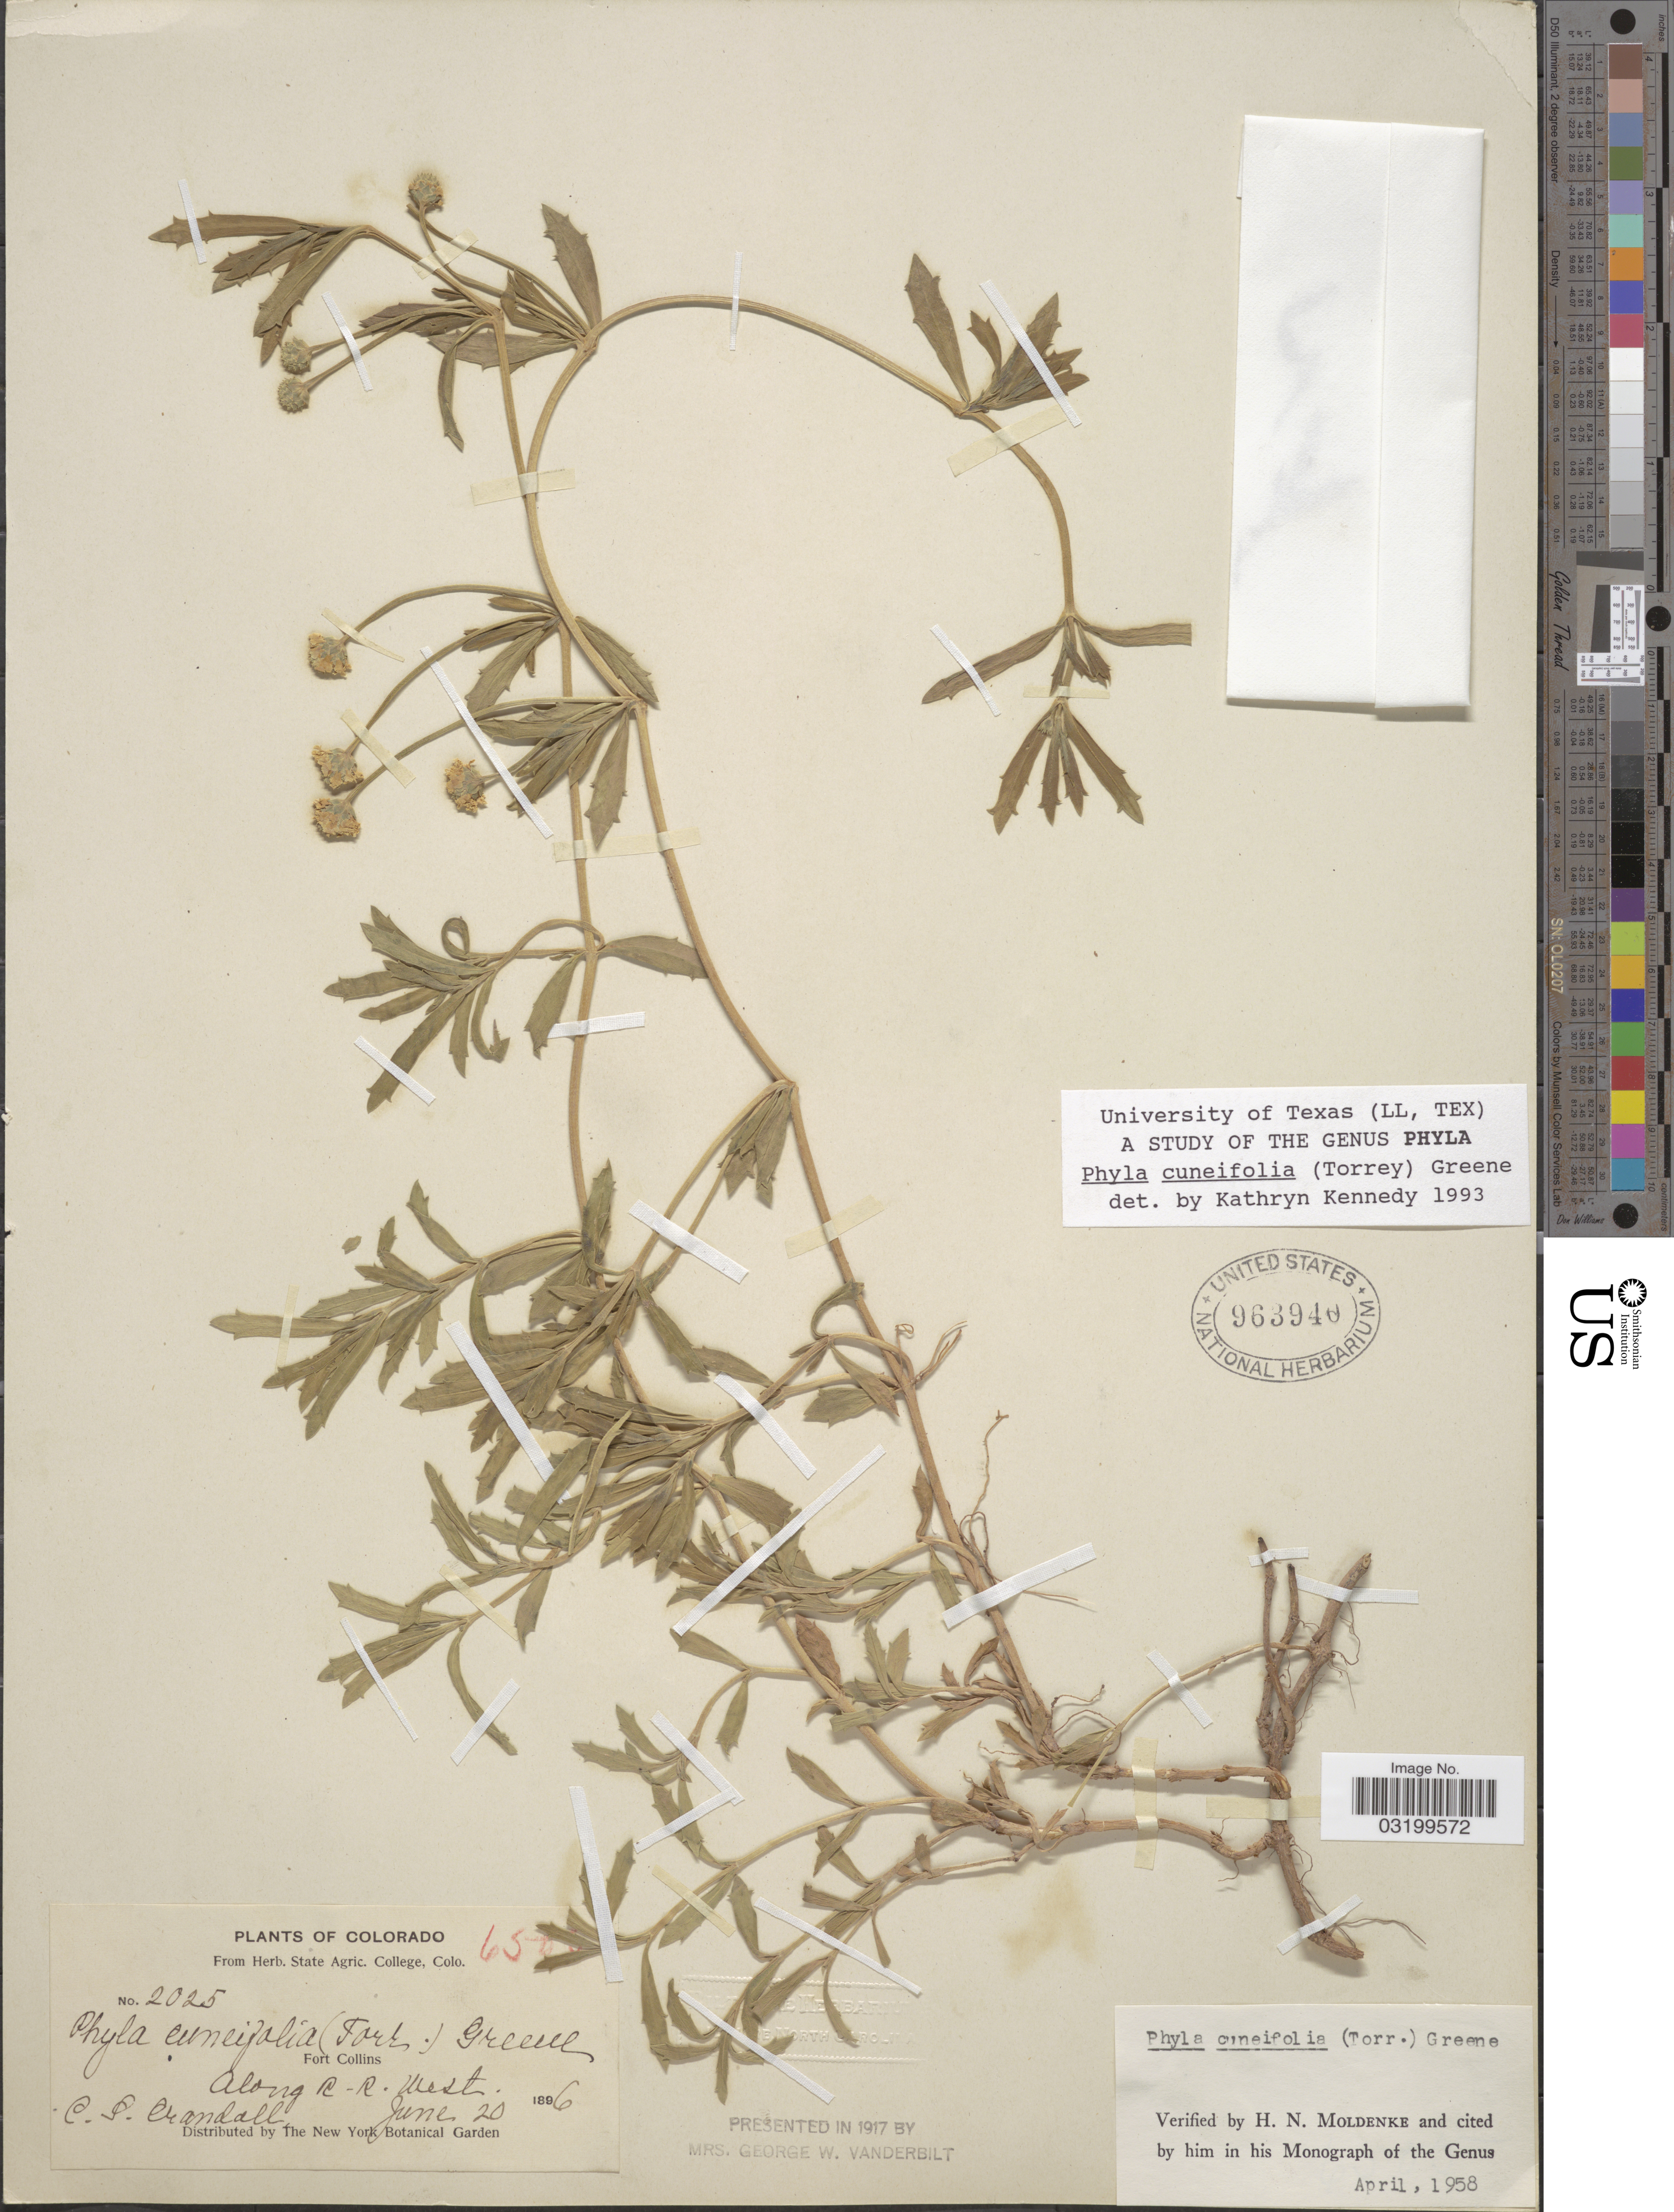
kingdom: Plantae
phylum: Tracheophyta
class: Magnoliopsida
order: Lamiales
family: Verbenaceae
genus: Phyla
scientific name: Phyla cuneifolia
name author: (Torr.) Greene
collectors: C. Crandall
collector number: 2025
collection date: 1896-06-20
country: United States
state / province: Colorado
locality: Fort Collins. Along R-R. West.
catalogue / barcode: US 963940